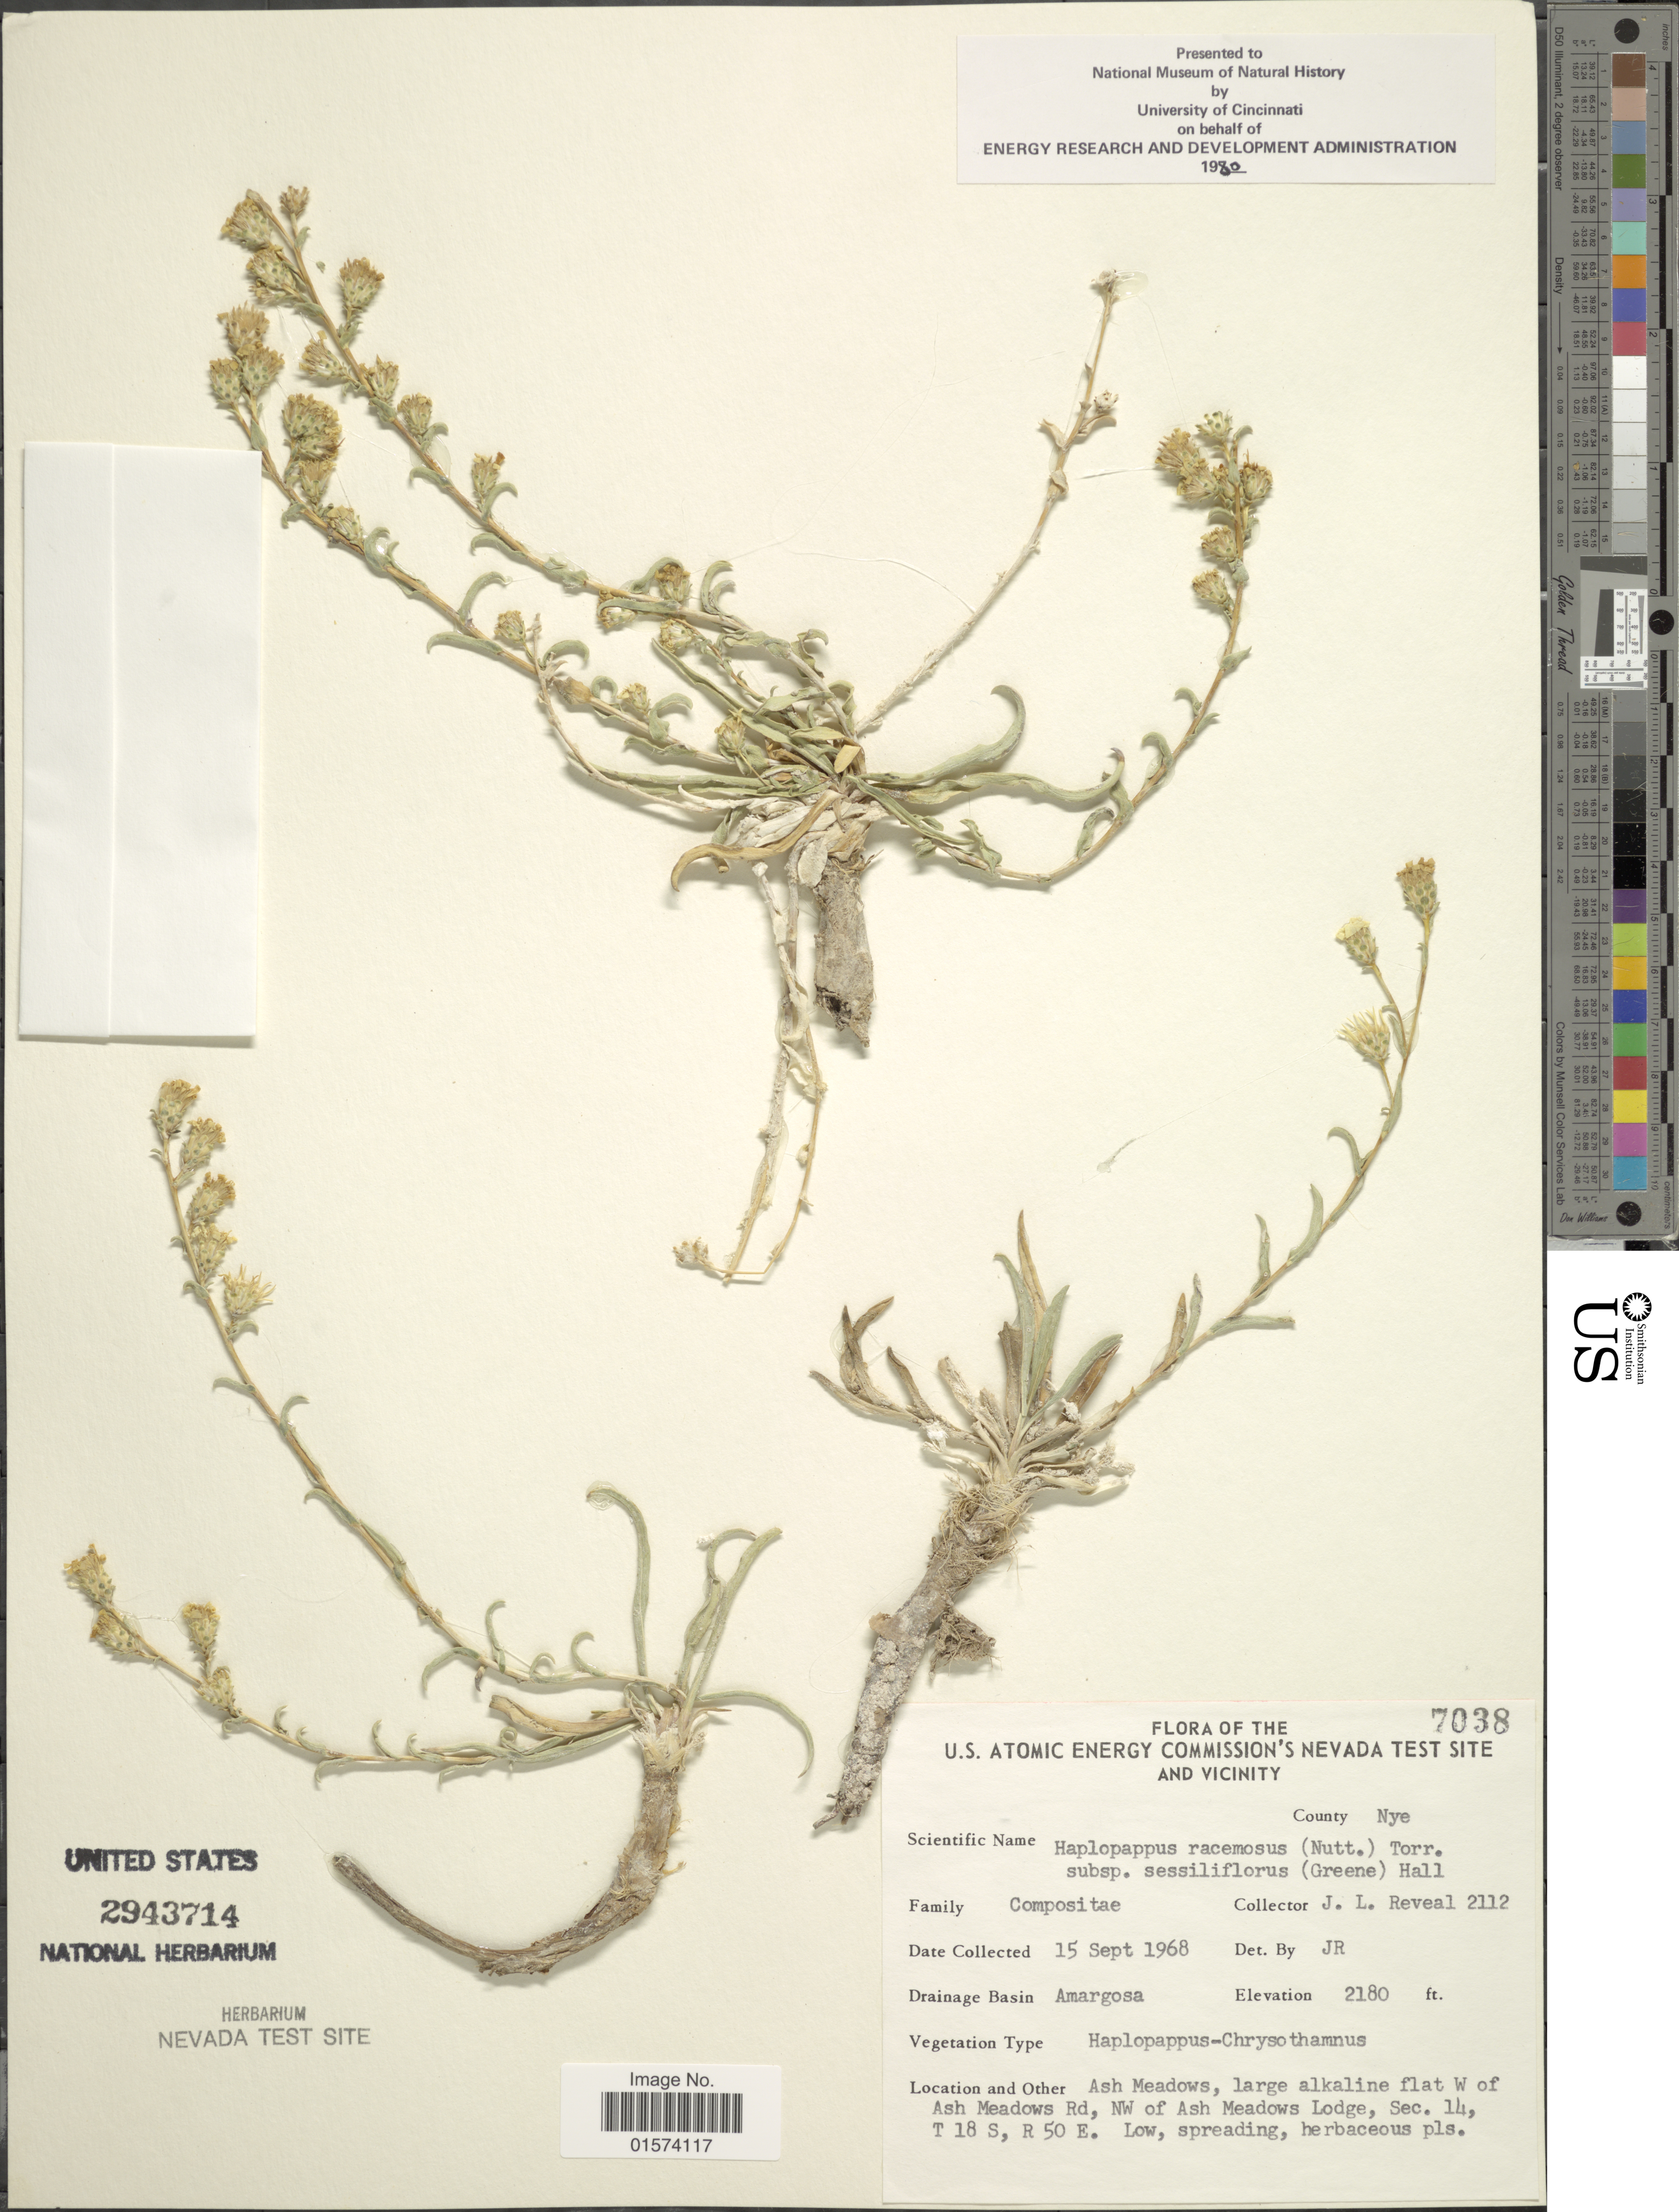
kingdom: Plantae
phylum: Tracheophyta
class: Magnoliopsida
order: Asterales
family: Asteraceae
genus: Pyrrocoma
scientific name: Pyrrocoma racemosa var. glomerata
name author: (Nutt.) H.C. Hall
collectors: J. L. Reveal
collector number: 7038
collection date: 1968-09-15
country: United States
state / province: Nevada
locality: U.S. Atomic Energy Commission's Nevada Test Site and Vicinity, County Nye, Ash Meadows, large alkaline flat W of Ash Meadow Rd, NW of Ash Meadows Lodge, Sec. 14, T 18 S, R50 E.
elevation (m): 664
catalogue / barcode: US 2943714